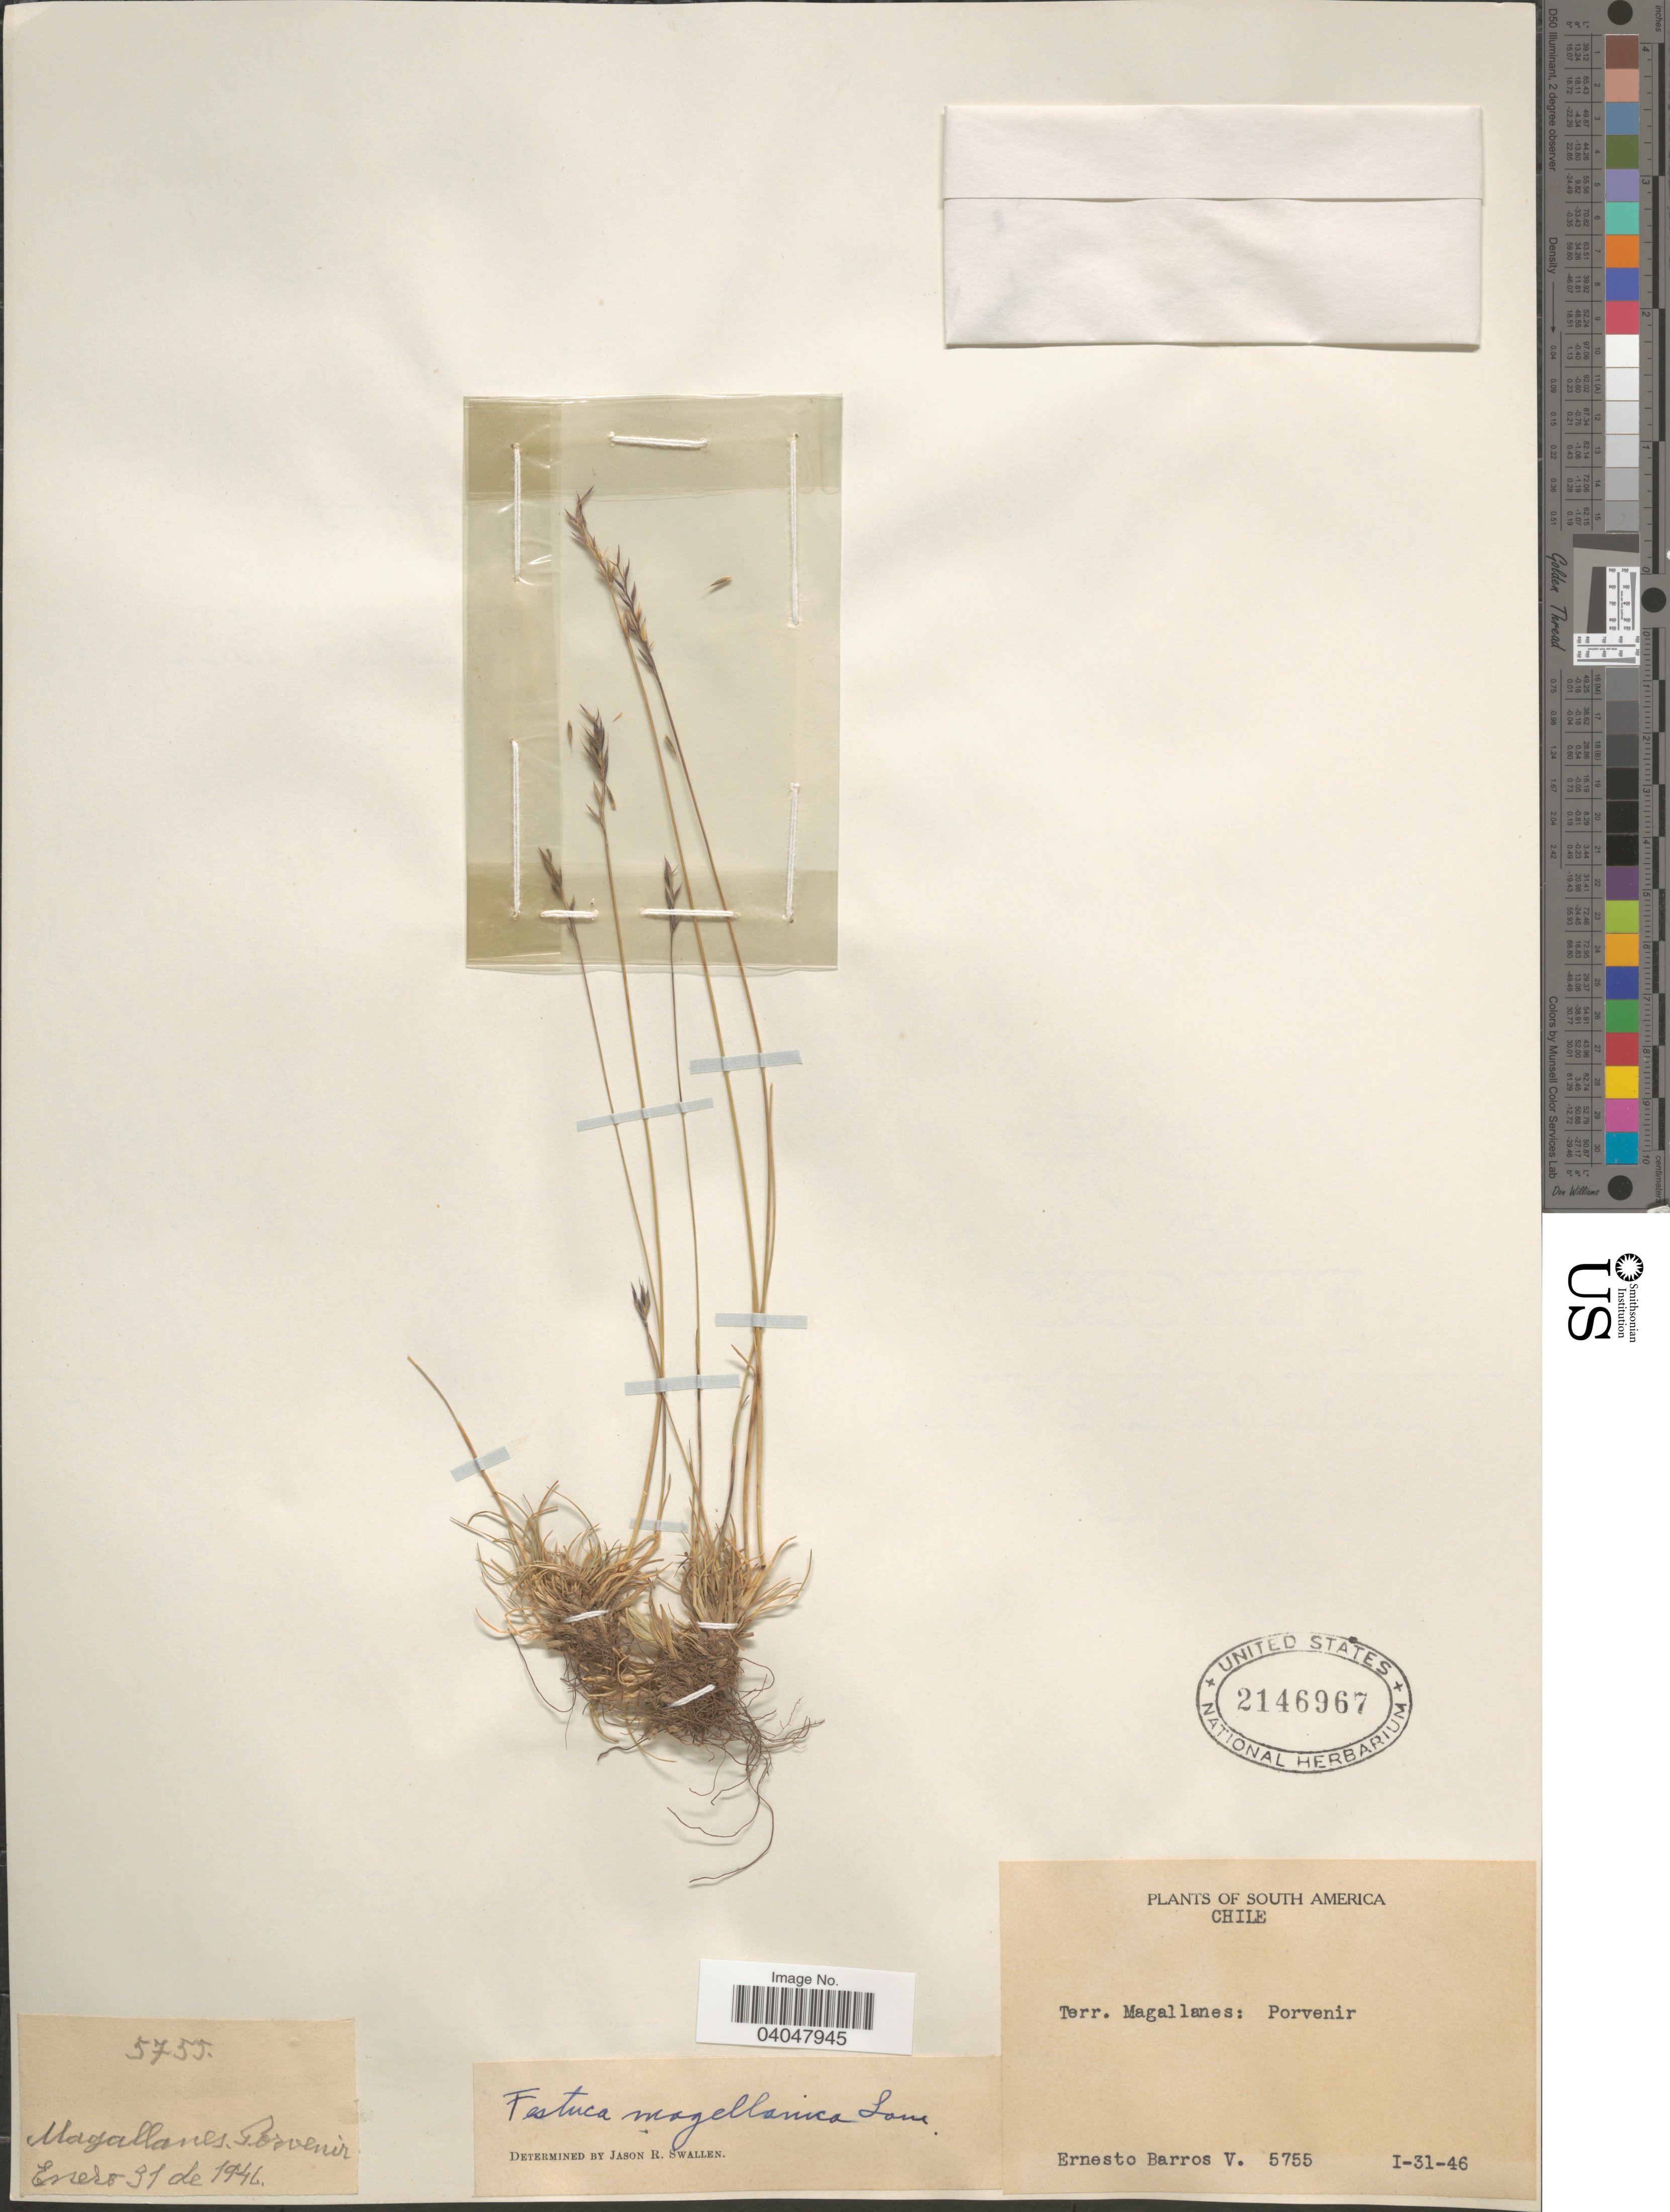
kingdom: Plantae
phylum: Tracheophyta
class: Liliopsida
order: Poales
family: Poaceae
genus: Festuca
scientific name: Festuca magellanica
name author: Lam.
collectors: E. Barros V.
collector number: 5755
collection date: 1946-01-31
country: Chile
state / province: Magallanes y de la Antártica Chilena (XII)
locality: Terr. Magallanes: Porvenir.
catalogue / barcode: US 2146967